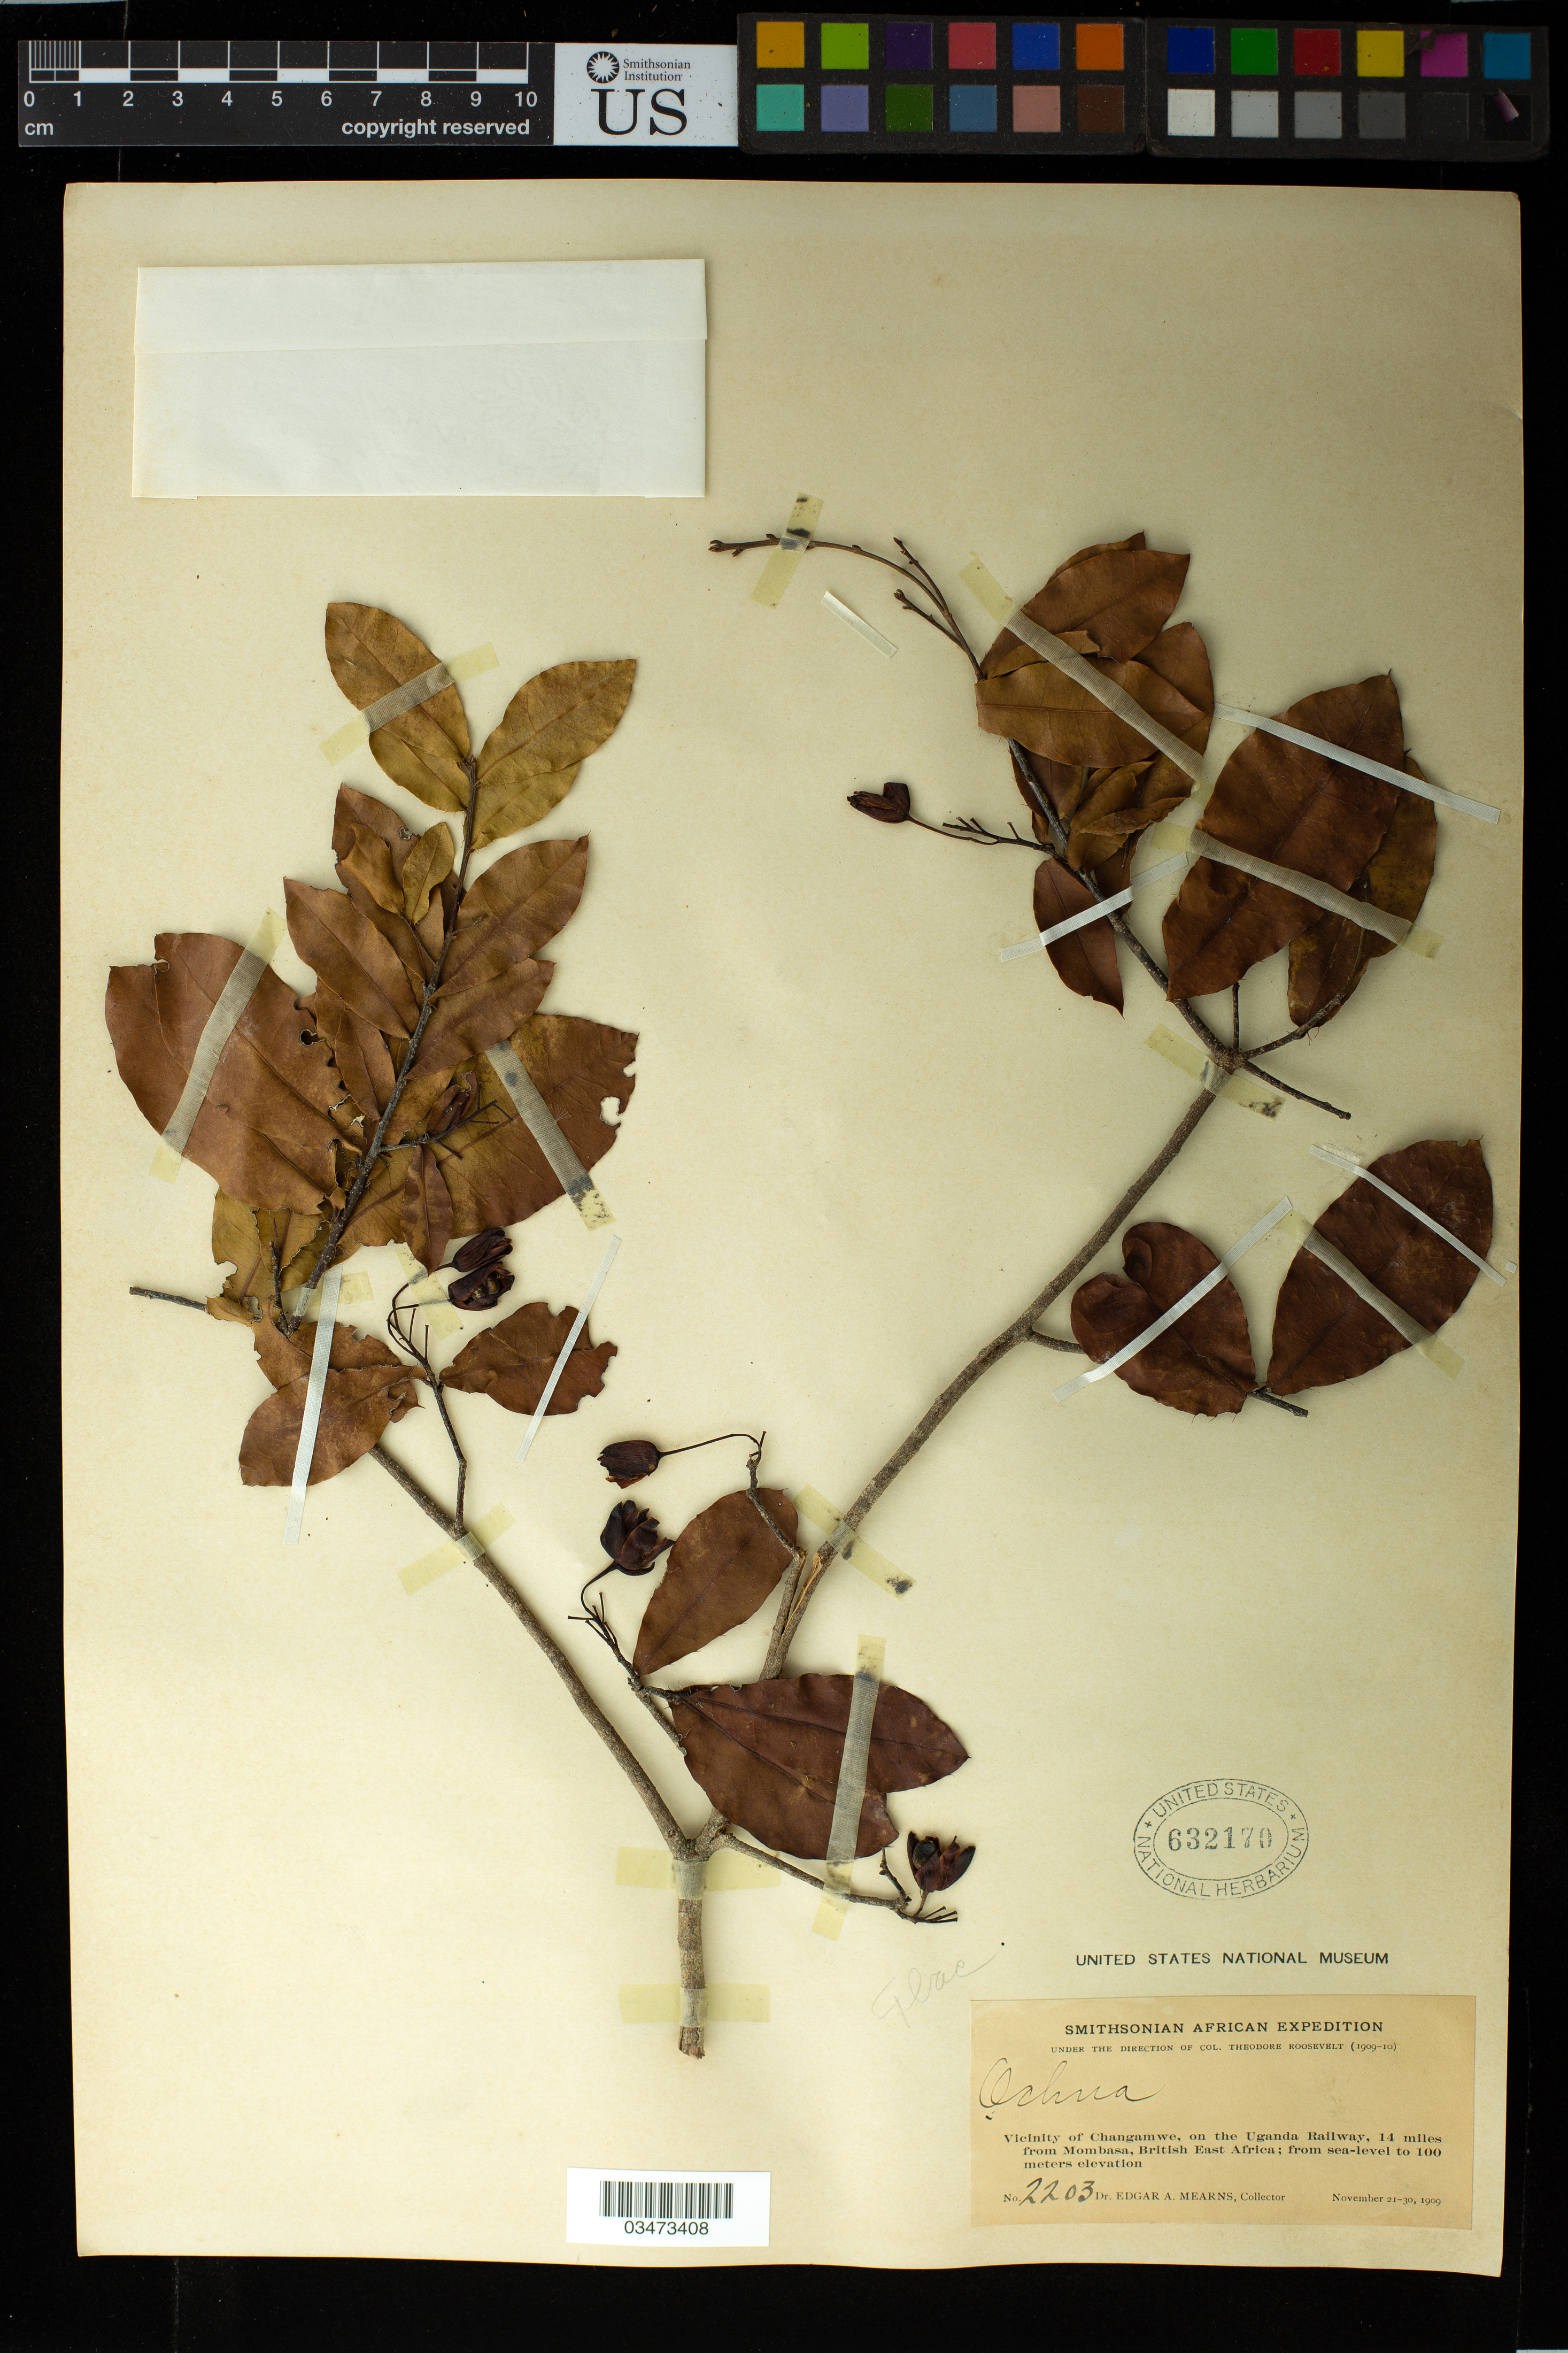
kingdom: Plantae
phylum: Tracheophyta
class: Magnoliopsida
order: Malpighiales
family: Ochnaceae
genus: Ochna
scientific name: Ochna sp.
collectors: E. A. Mearns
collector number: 2203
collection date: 1909-11-21/1909-11-30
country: Kenya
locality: Changamwe, Mombasa, on the Uganda Railway, 14 miles from Mombasa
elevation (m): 0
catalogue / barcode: US 632170